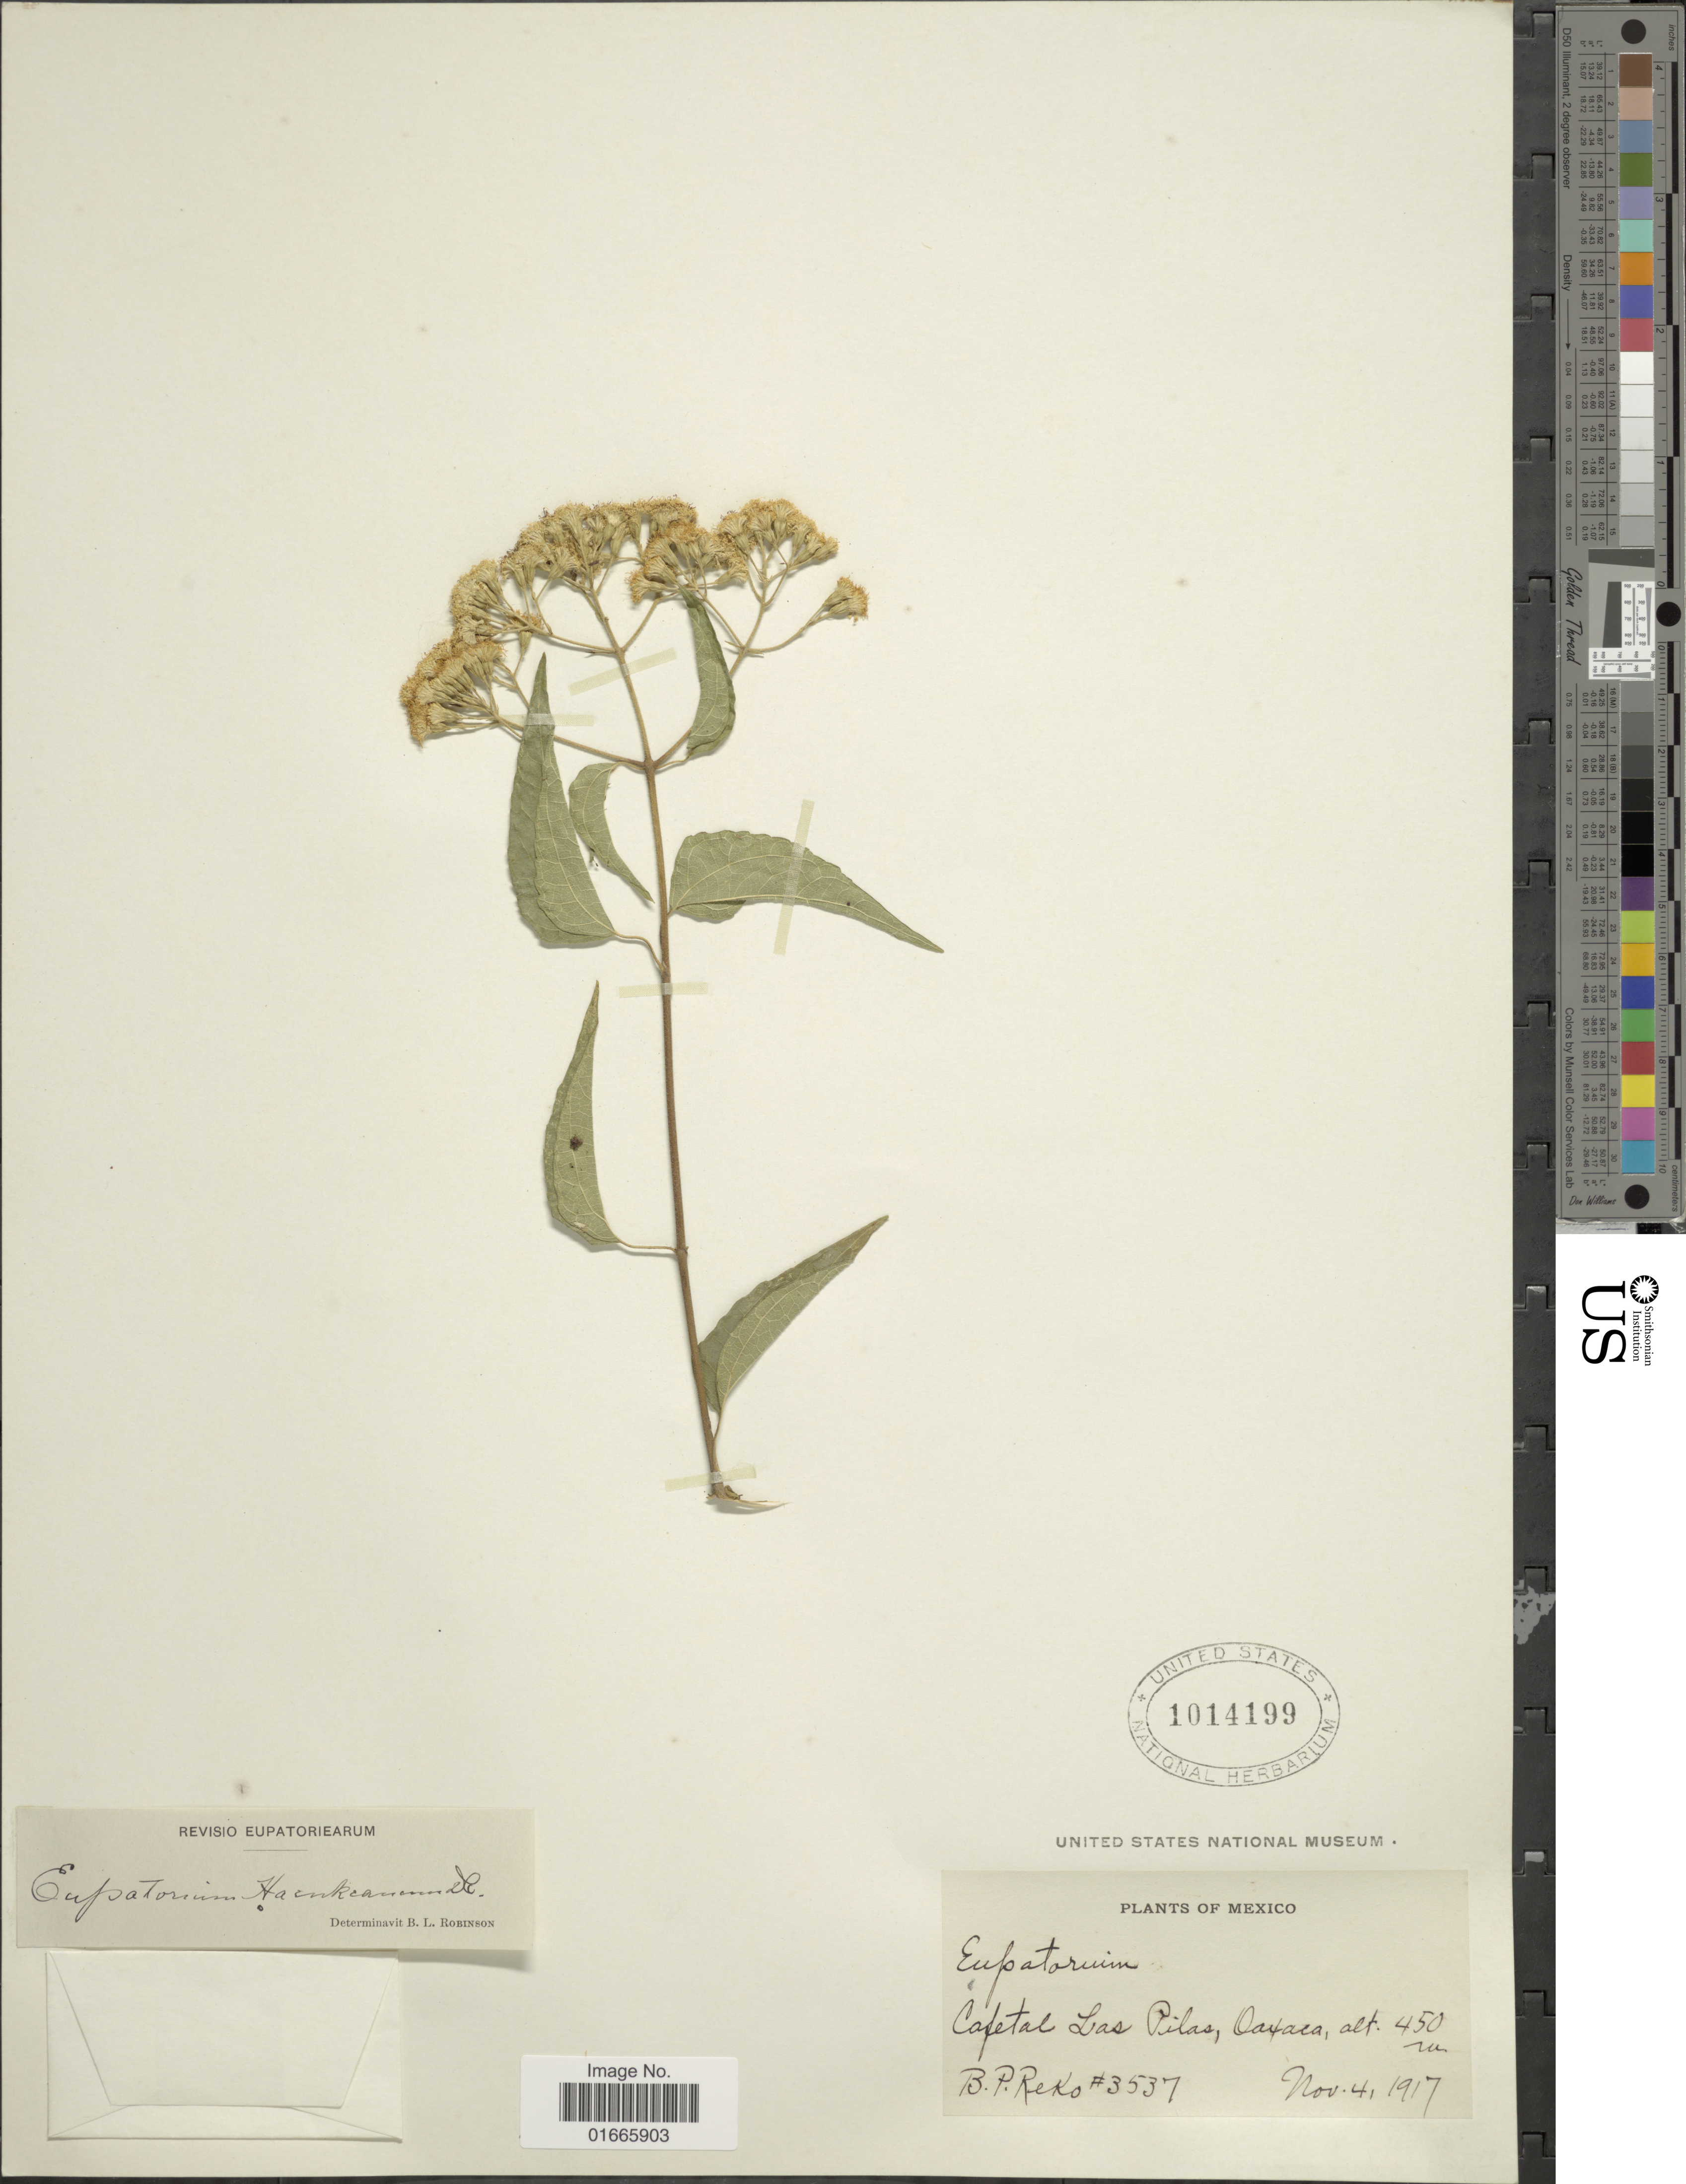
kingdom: Plantae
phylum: Tracheophyta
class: Magnoliopsida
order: Asterales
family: Asteraceae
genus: Chromolaena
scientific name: Chromolaena haenkeana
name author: (DC.) R.M. King & H. Rob.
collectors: B. P. Reko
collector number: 3537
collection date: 1917-11-04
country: Mexico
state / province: Oaxaca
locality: Capetal Las Pilas, Oaxaca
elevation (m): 450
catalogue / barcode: US 1014199